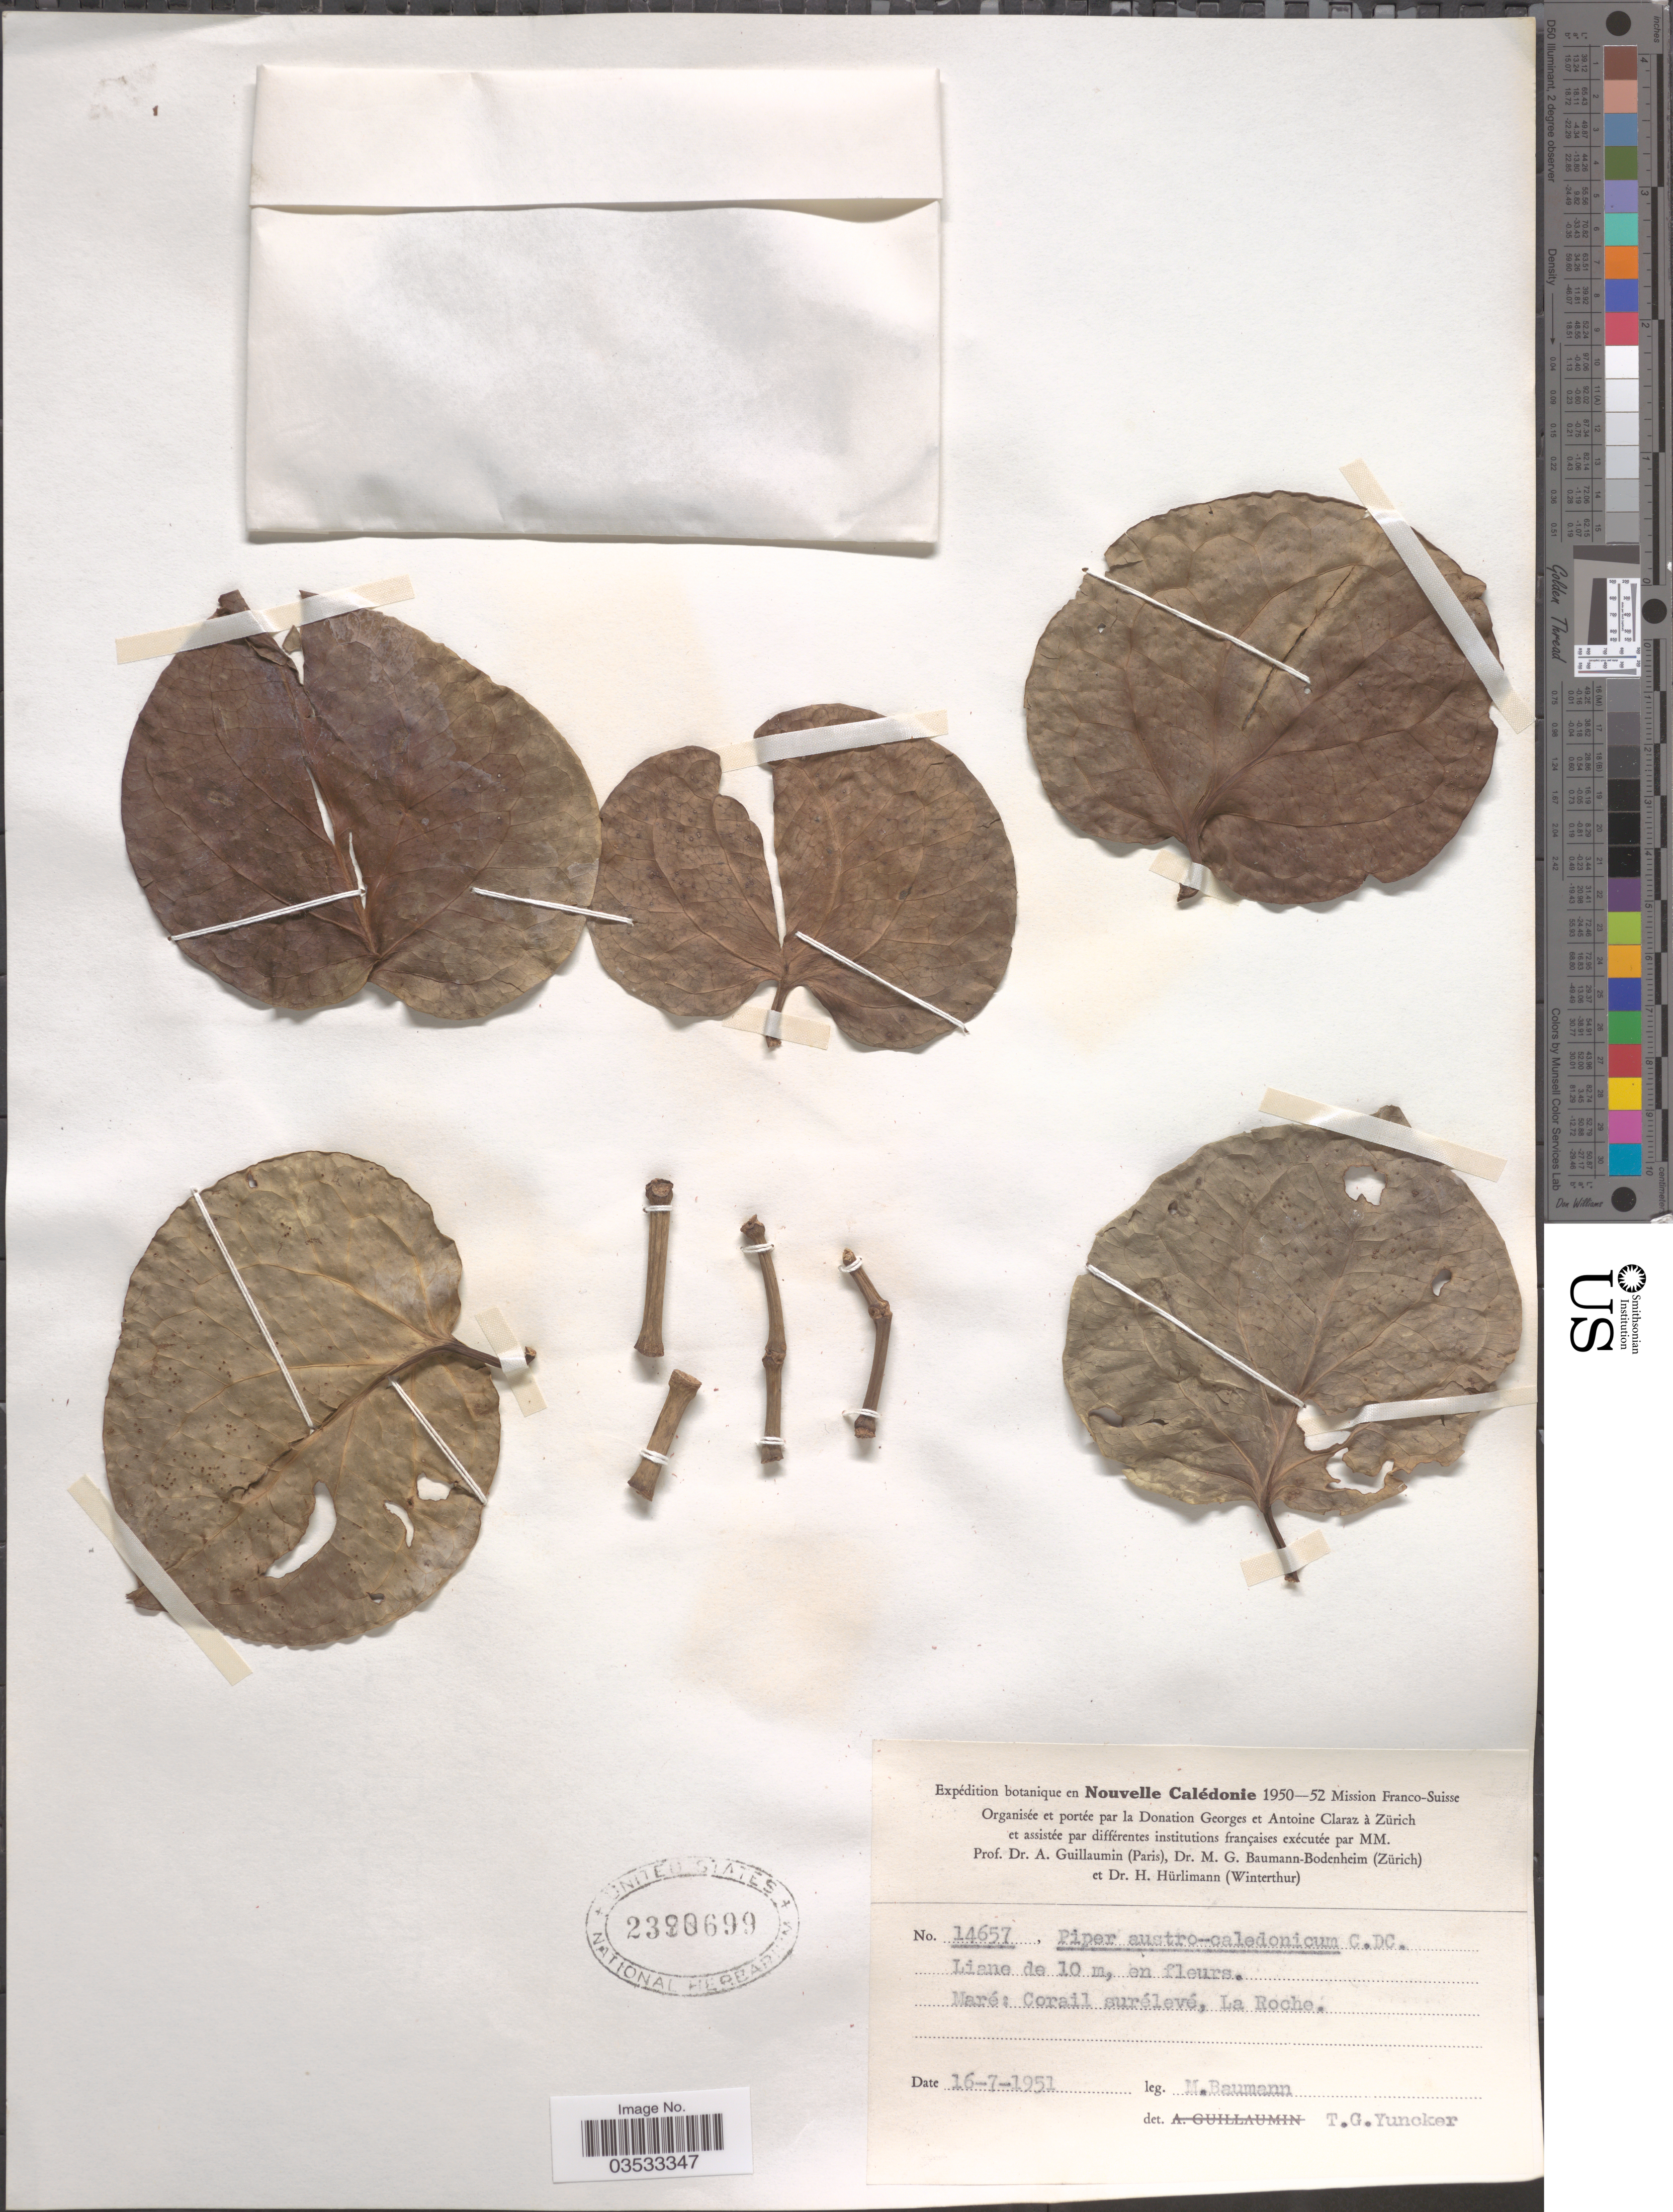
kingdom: Plantae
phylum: Tracheophyta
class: Magnoliopsida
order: Piperales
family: Piperaceae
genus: Piper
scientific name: Piper austrocaledonicum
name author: C. DC.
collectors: M. Baumann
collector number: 14657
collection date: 1951-07-16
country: New Caledonia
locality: Nouvelle Calédonie. Maré: Corail surélevé, La Roche.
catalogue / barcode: US 2390699